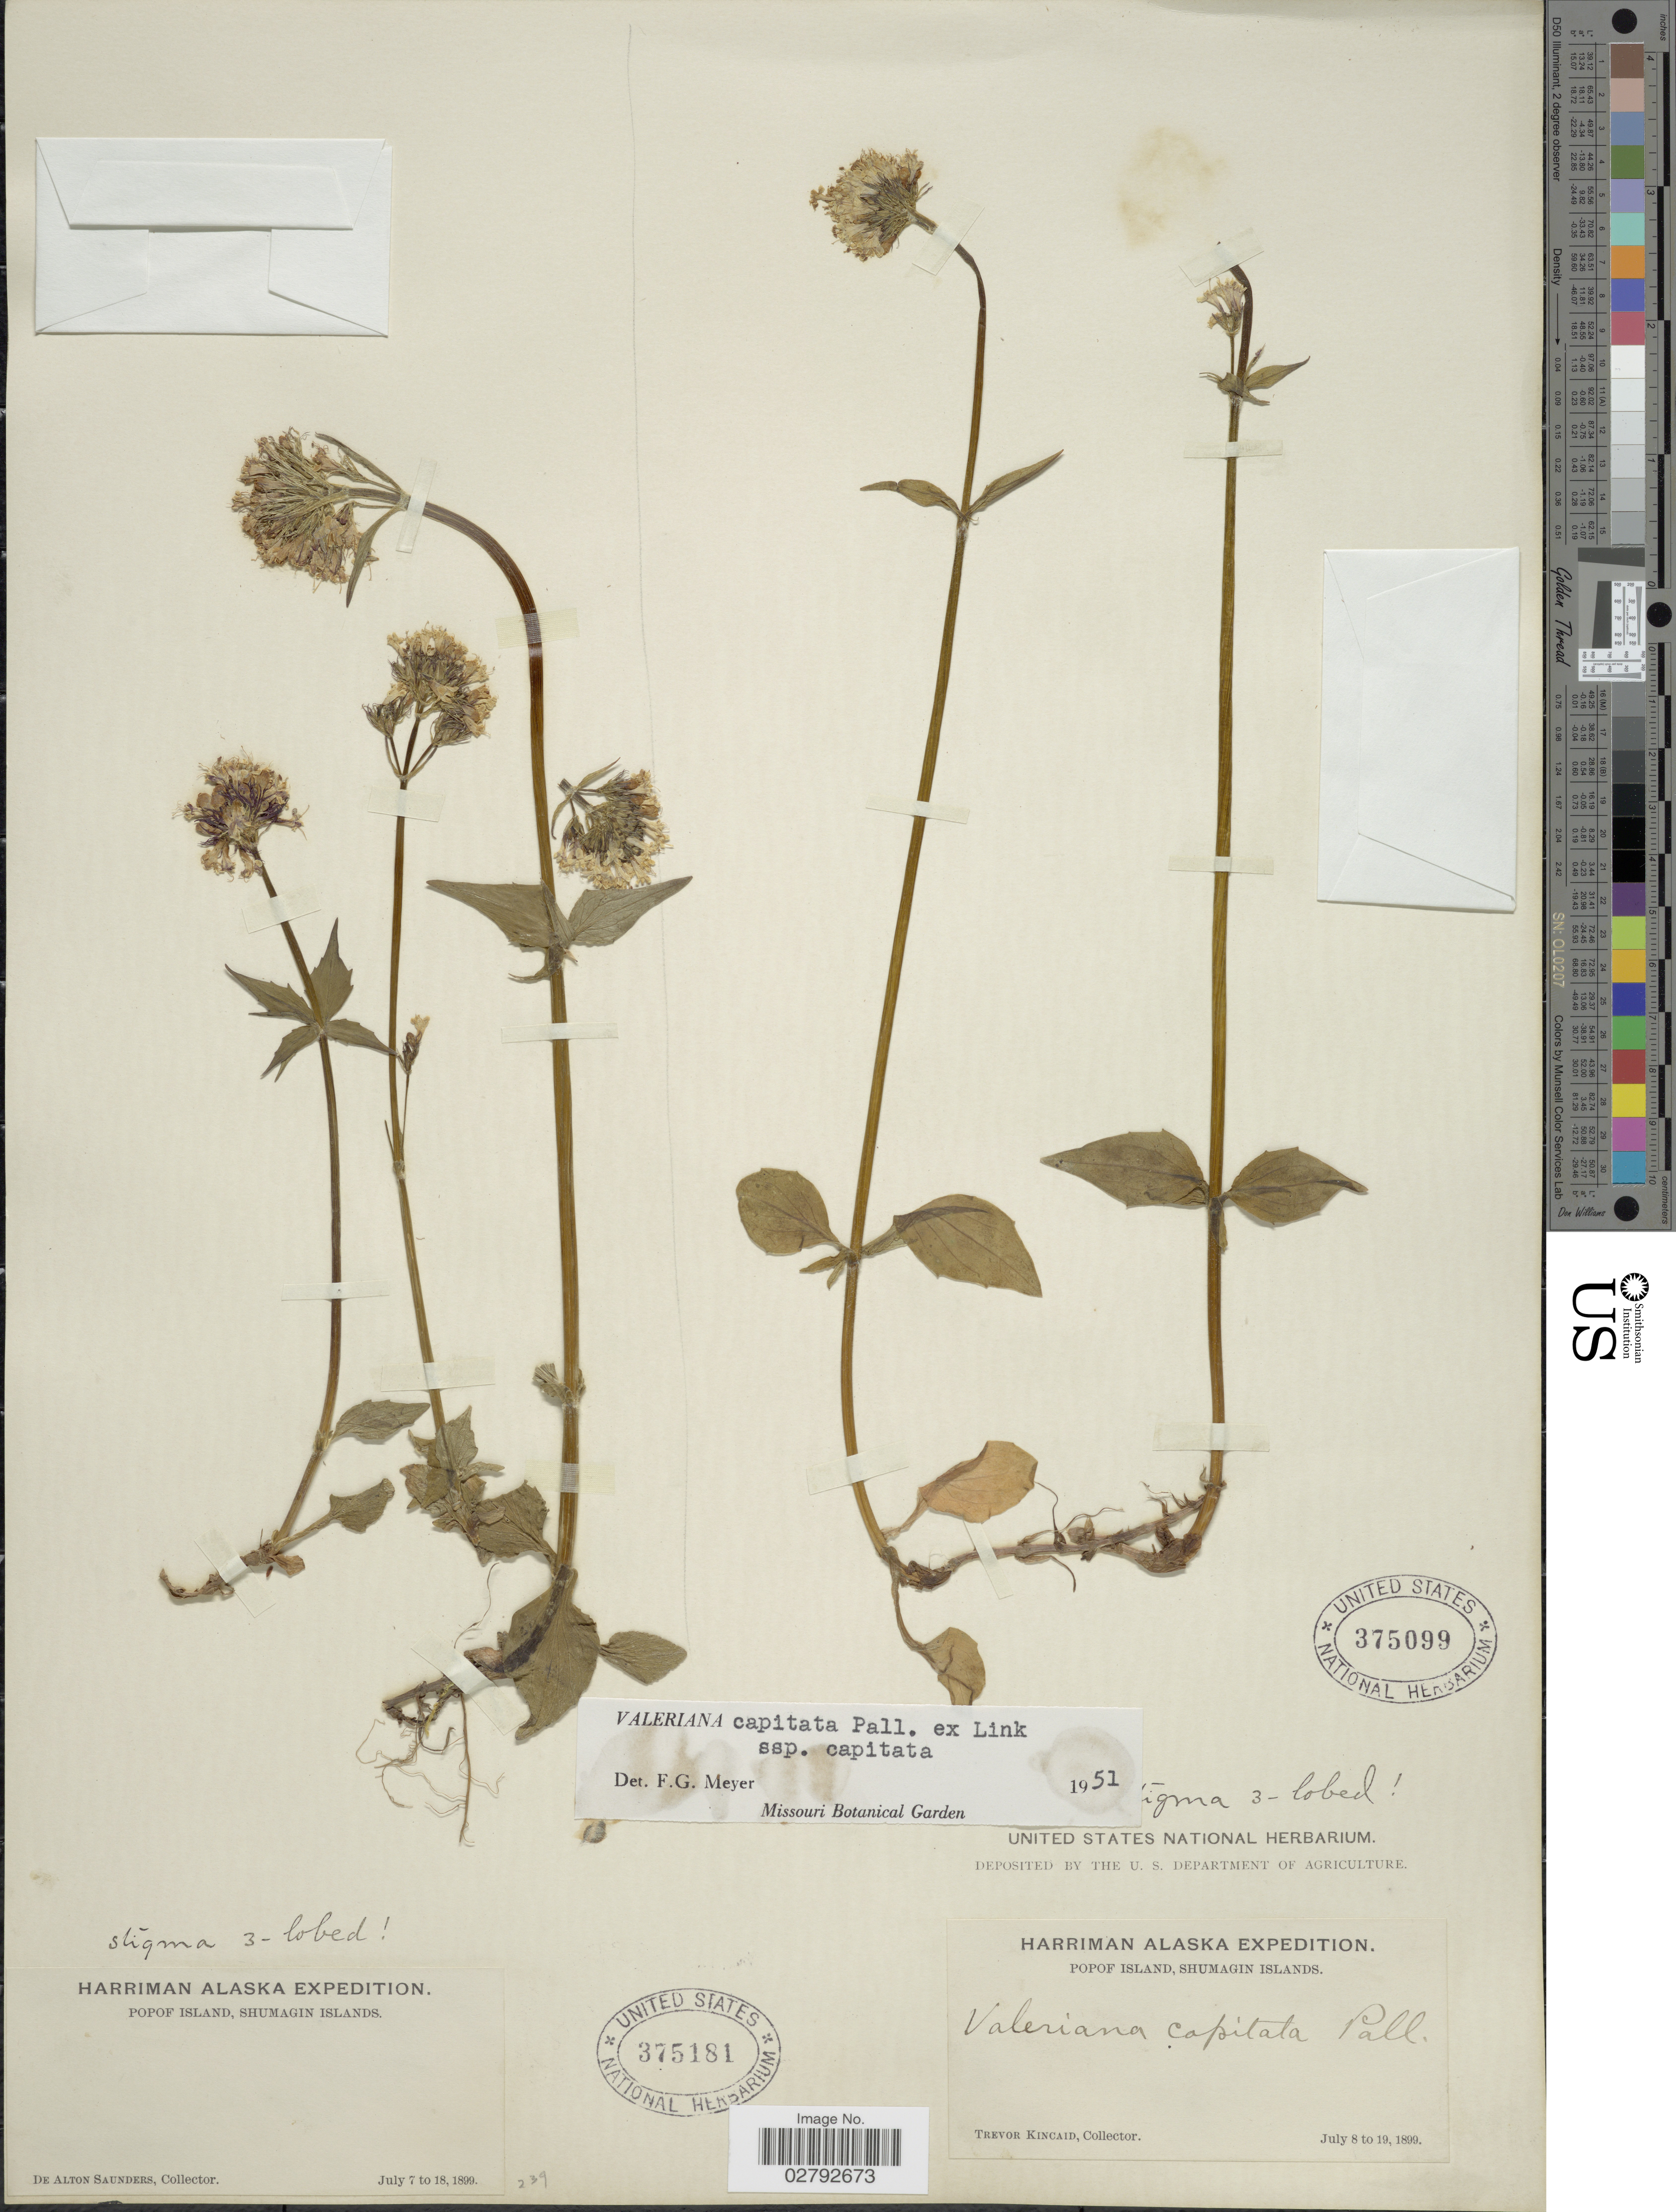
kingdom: Plantae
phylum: Tracheophyta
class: Magnoliopsida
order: Dipsacales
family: Caprifoliaceae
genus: Valeriana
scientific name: Valeriana capitata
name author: Link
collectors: T. C. Kincaid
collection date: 1899-07-08/1899-07-19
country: United States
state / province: Alaska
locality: Popof Island, Shumagin Islands.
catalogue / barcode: US 375099